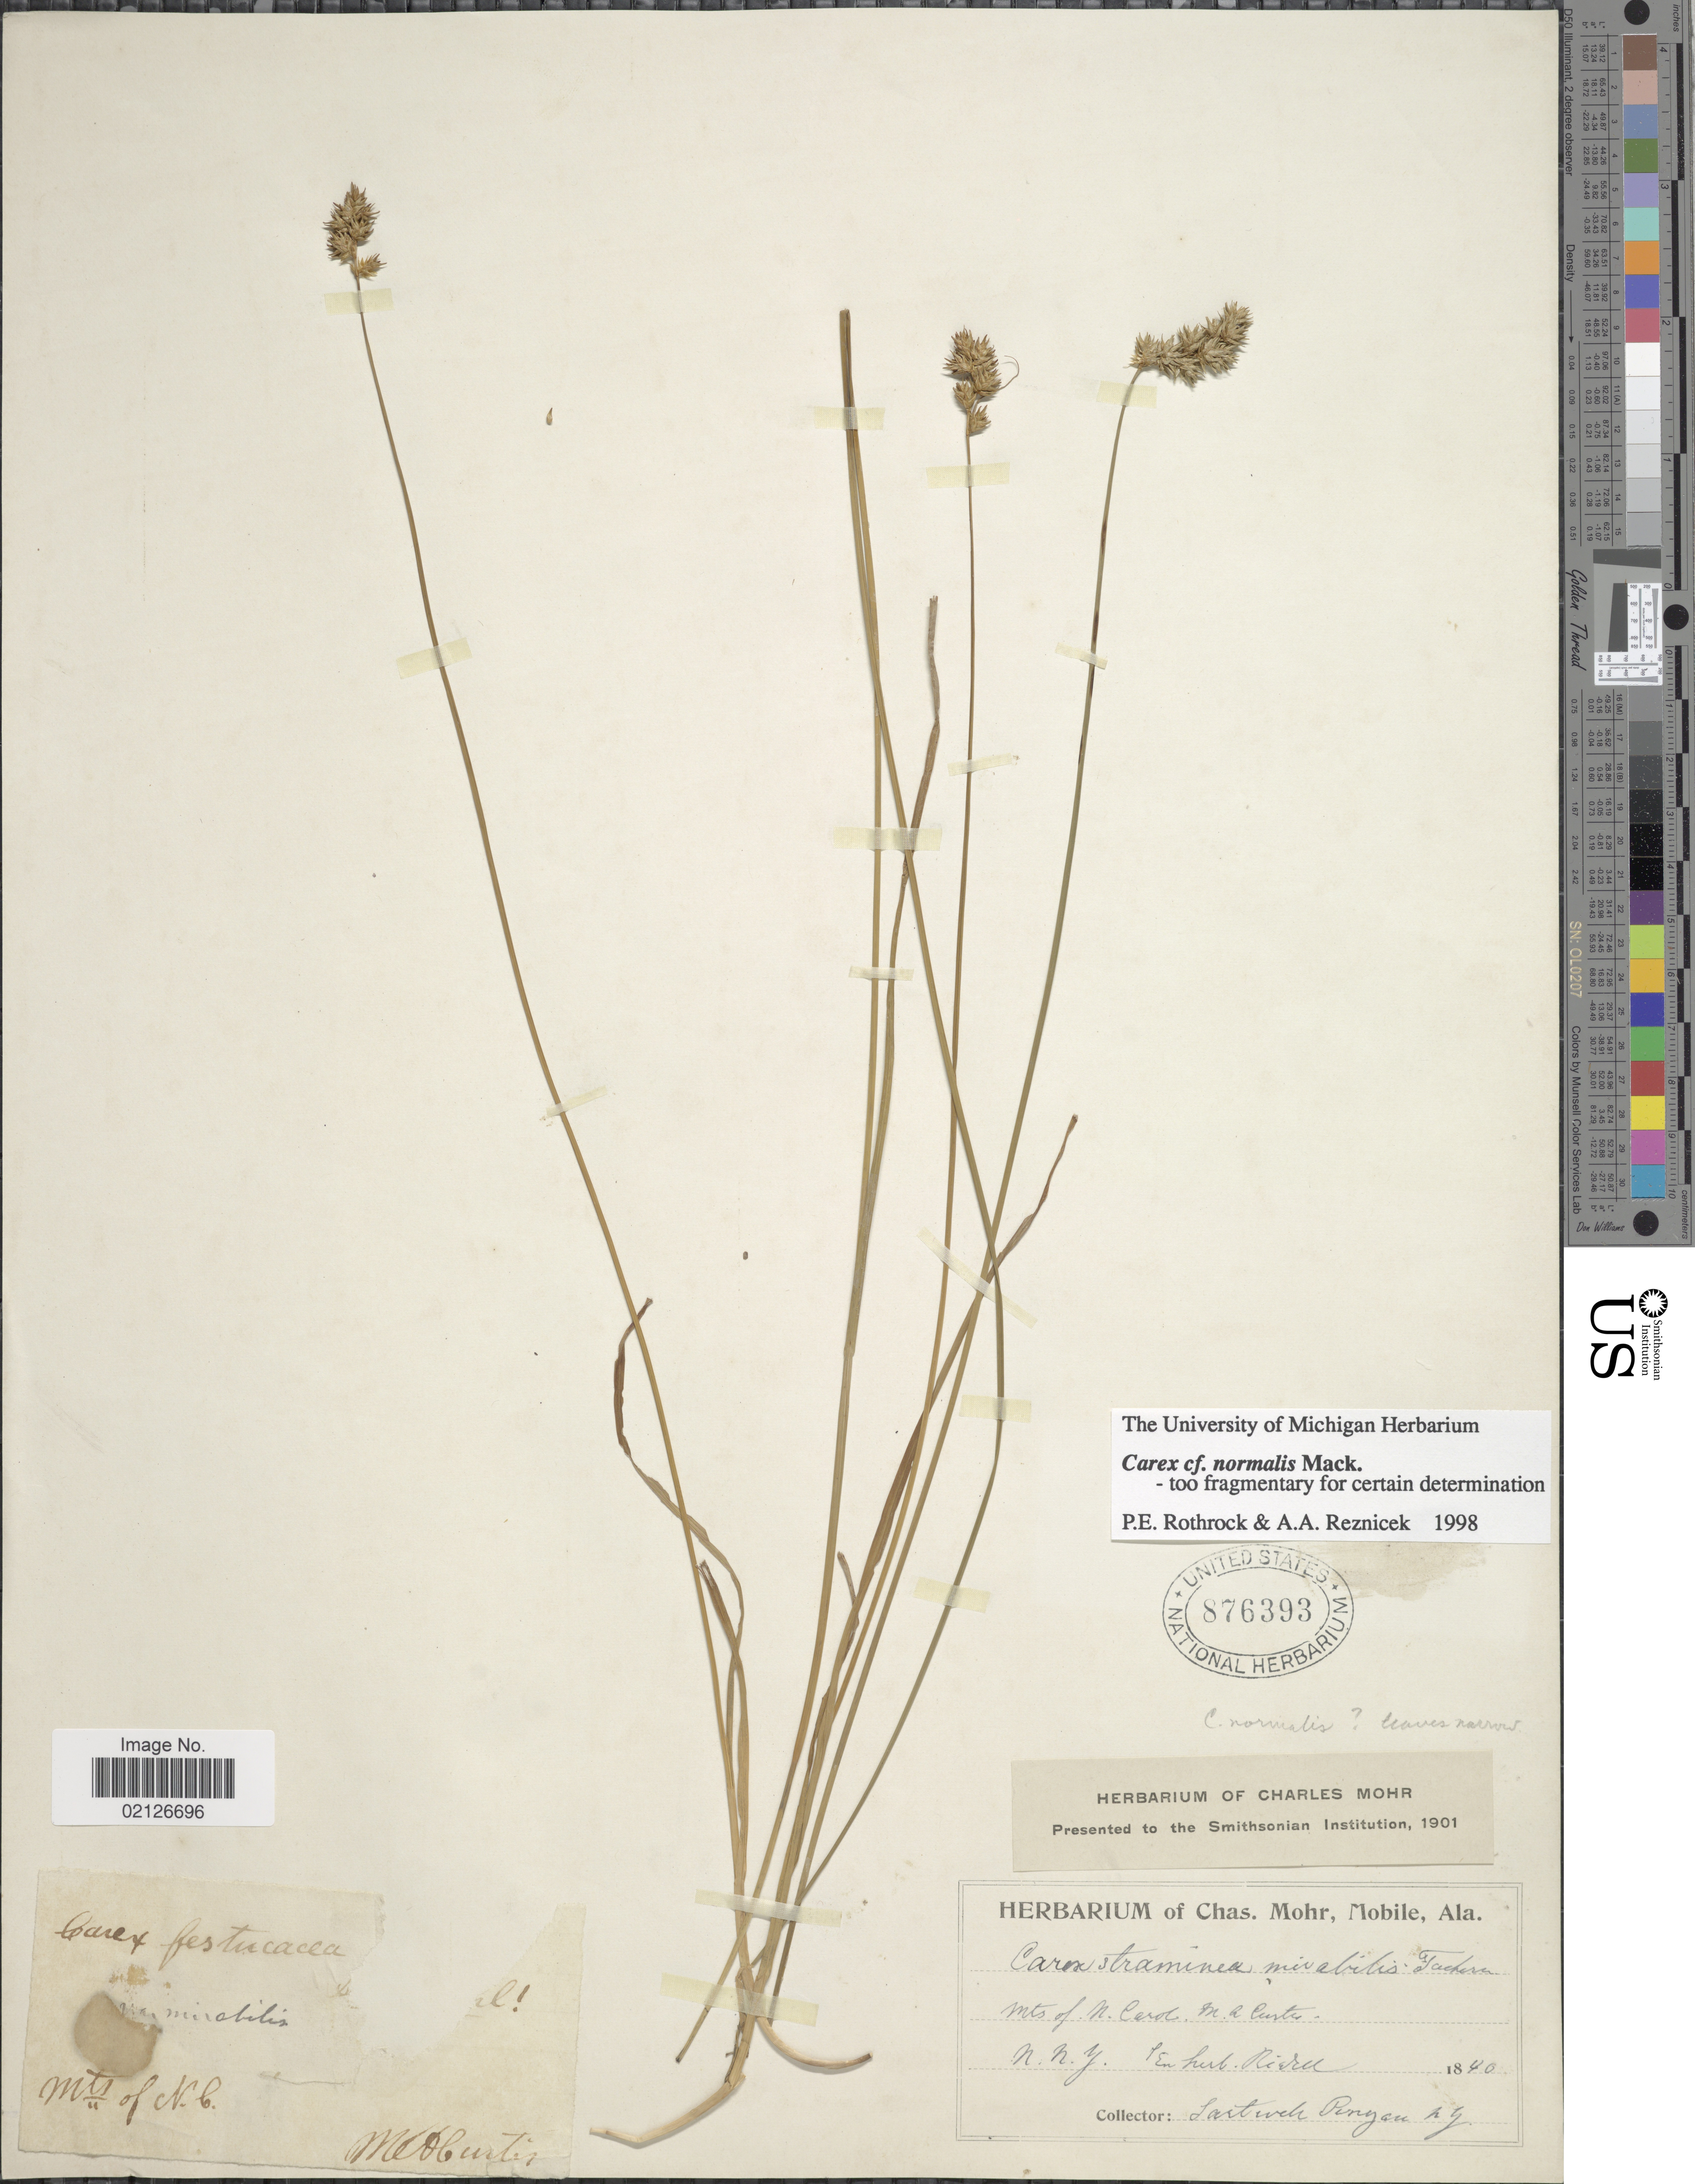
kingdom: Plantae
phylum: Tracheophyta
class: Liliopsida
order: Poales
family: Cyperaceae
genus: Carex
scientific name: Carex normalis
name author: Mack.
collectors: M. A. Curtis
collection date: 1840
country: United States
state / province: North Carolina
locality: Mts. of N.C.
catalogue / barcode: US 876393